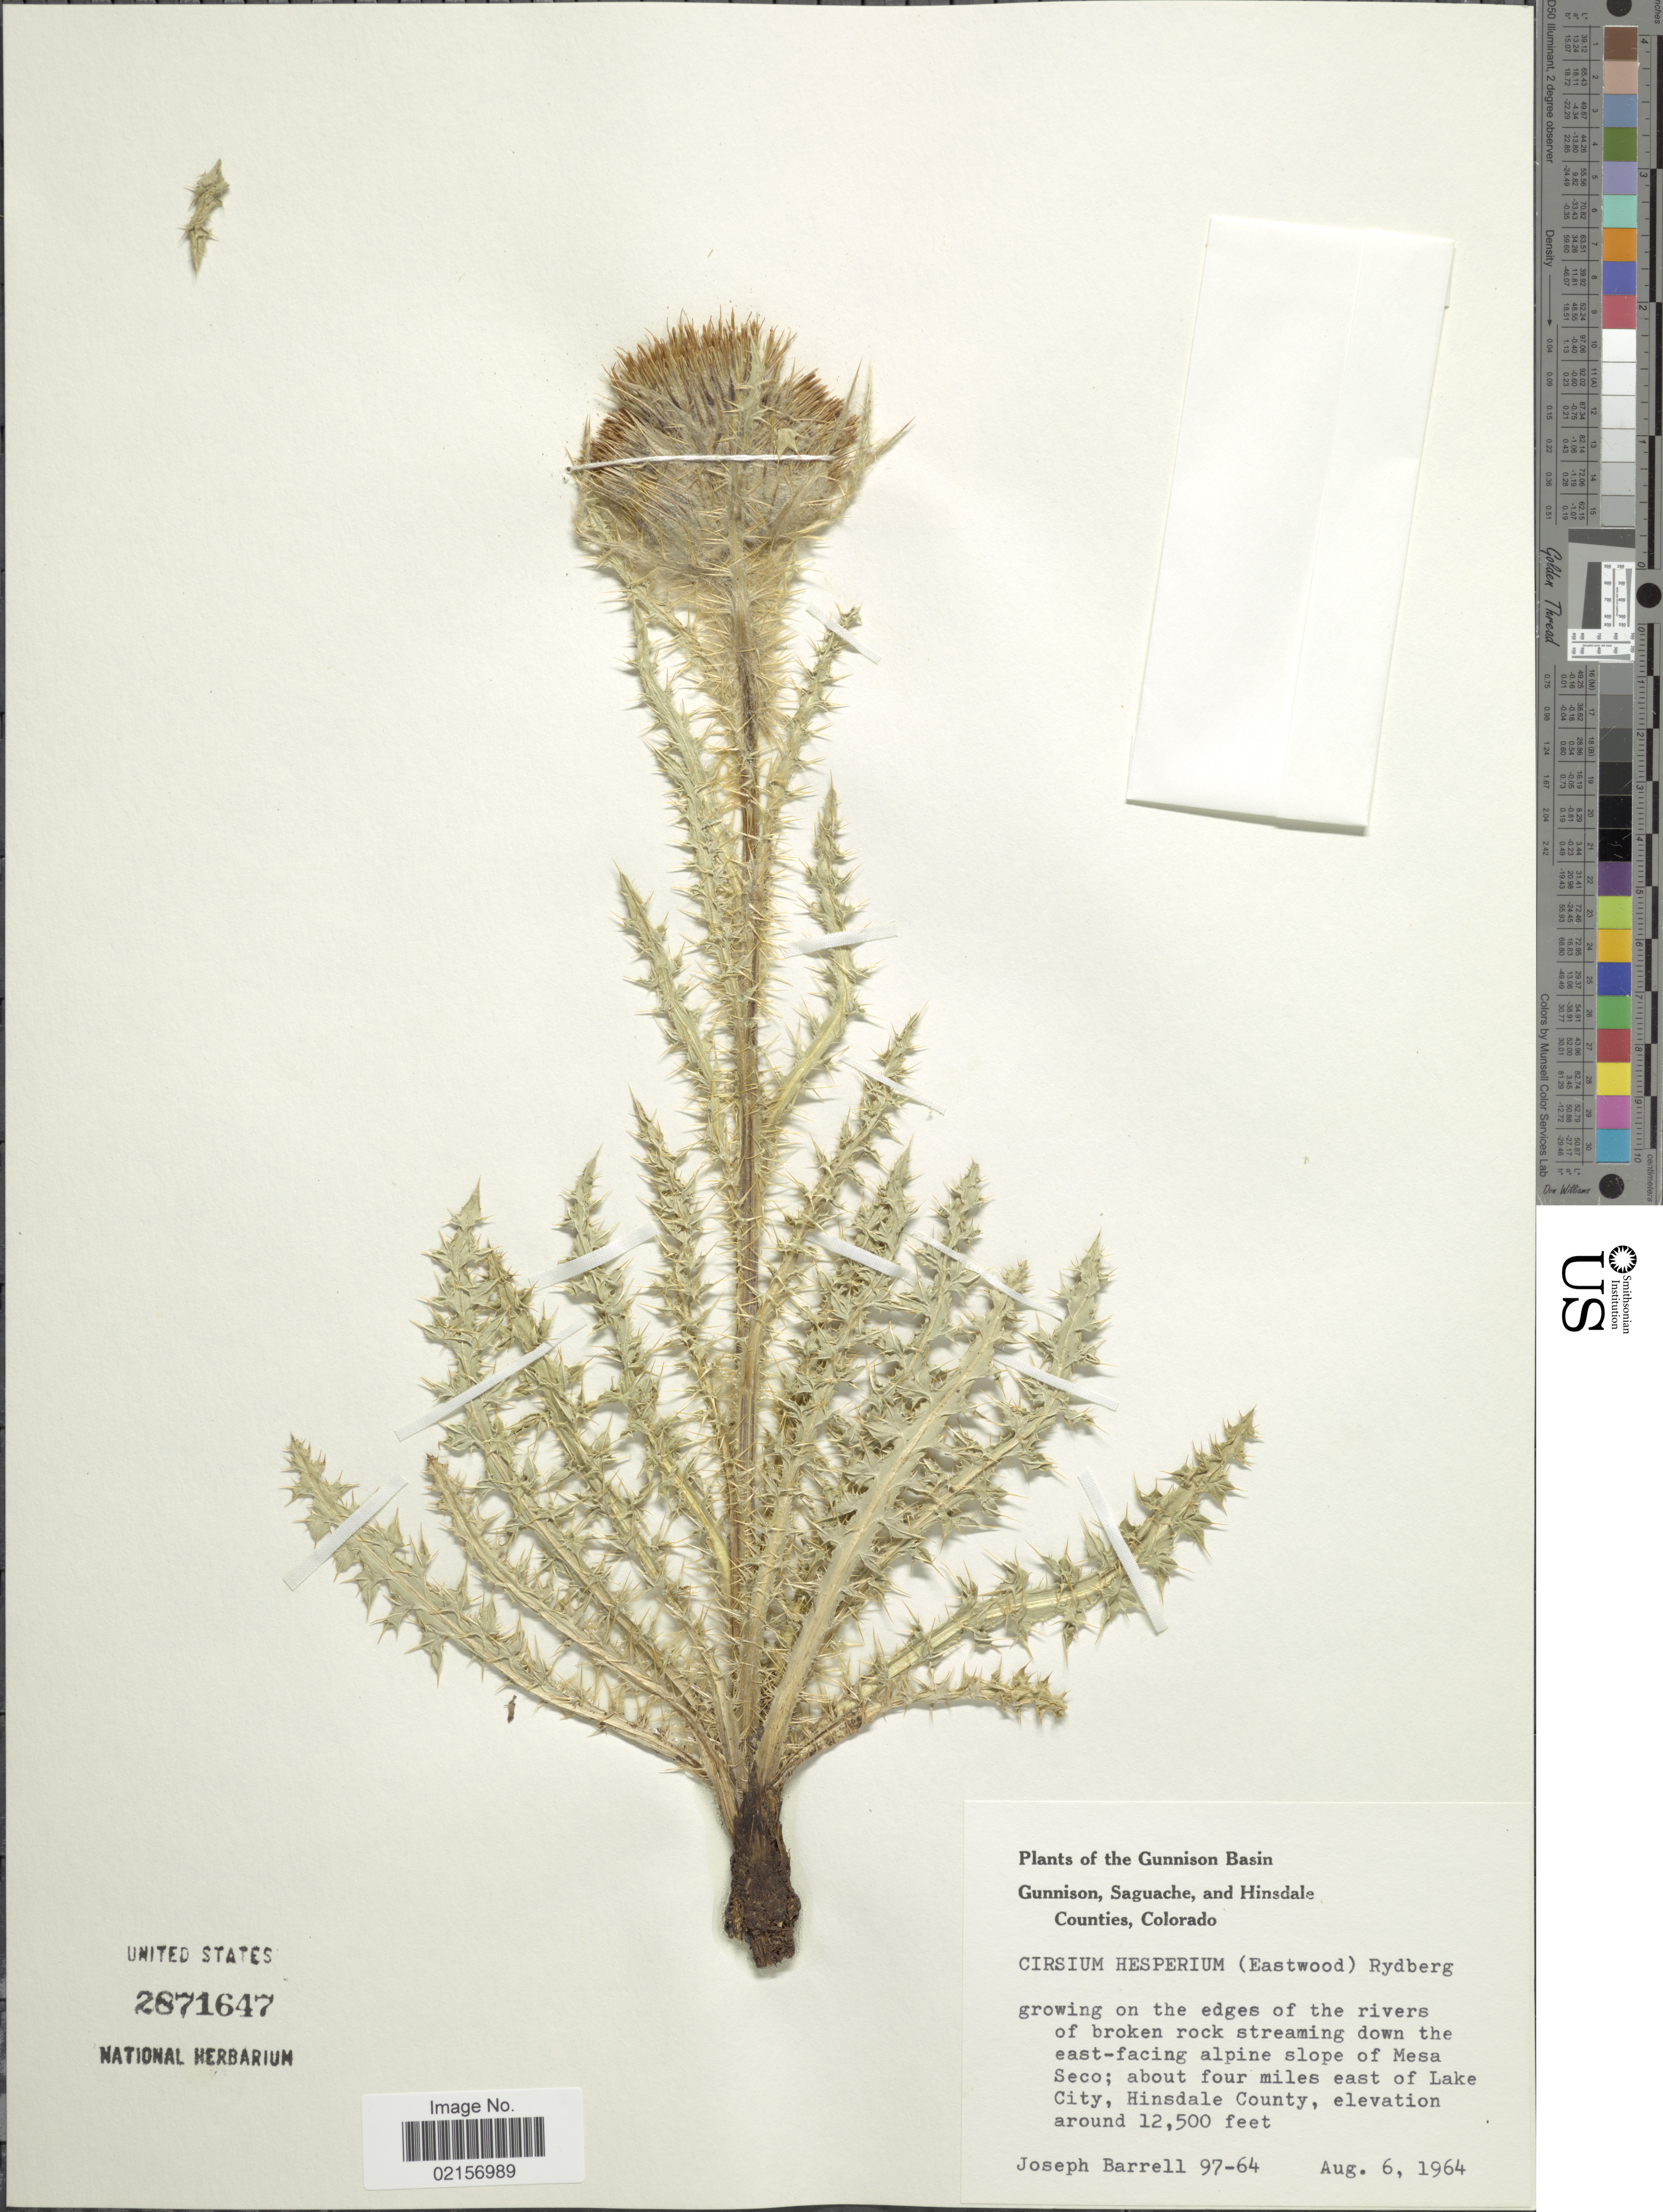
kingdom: Plantae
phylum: Tracheophyta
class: Magnoliopsida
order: Asterales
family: Asteraceae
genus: Cirsium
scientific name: Cirsium eatonii var. hesperium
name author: (Eastw.) D.J. Keil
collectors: J. Barrell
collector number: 97-64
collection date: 1964-08-06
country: United States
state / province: Colorado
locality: Gunnison Basin, Gunnison, Saguache, and Hinsdale Counties, growing on the edges of the rivers of broken rock streaming down the east-facing alpine slope of Mesa Seco; about four miles east of Lake City, Hinsdale County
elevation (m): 3810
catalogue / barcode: US 2871647